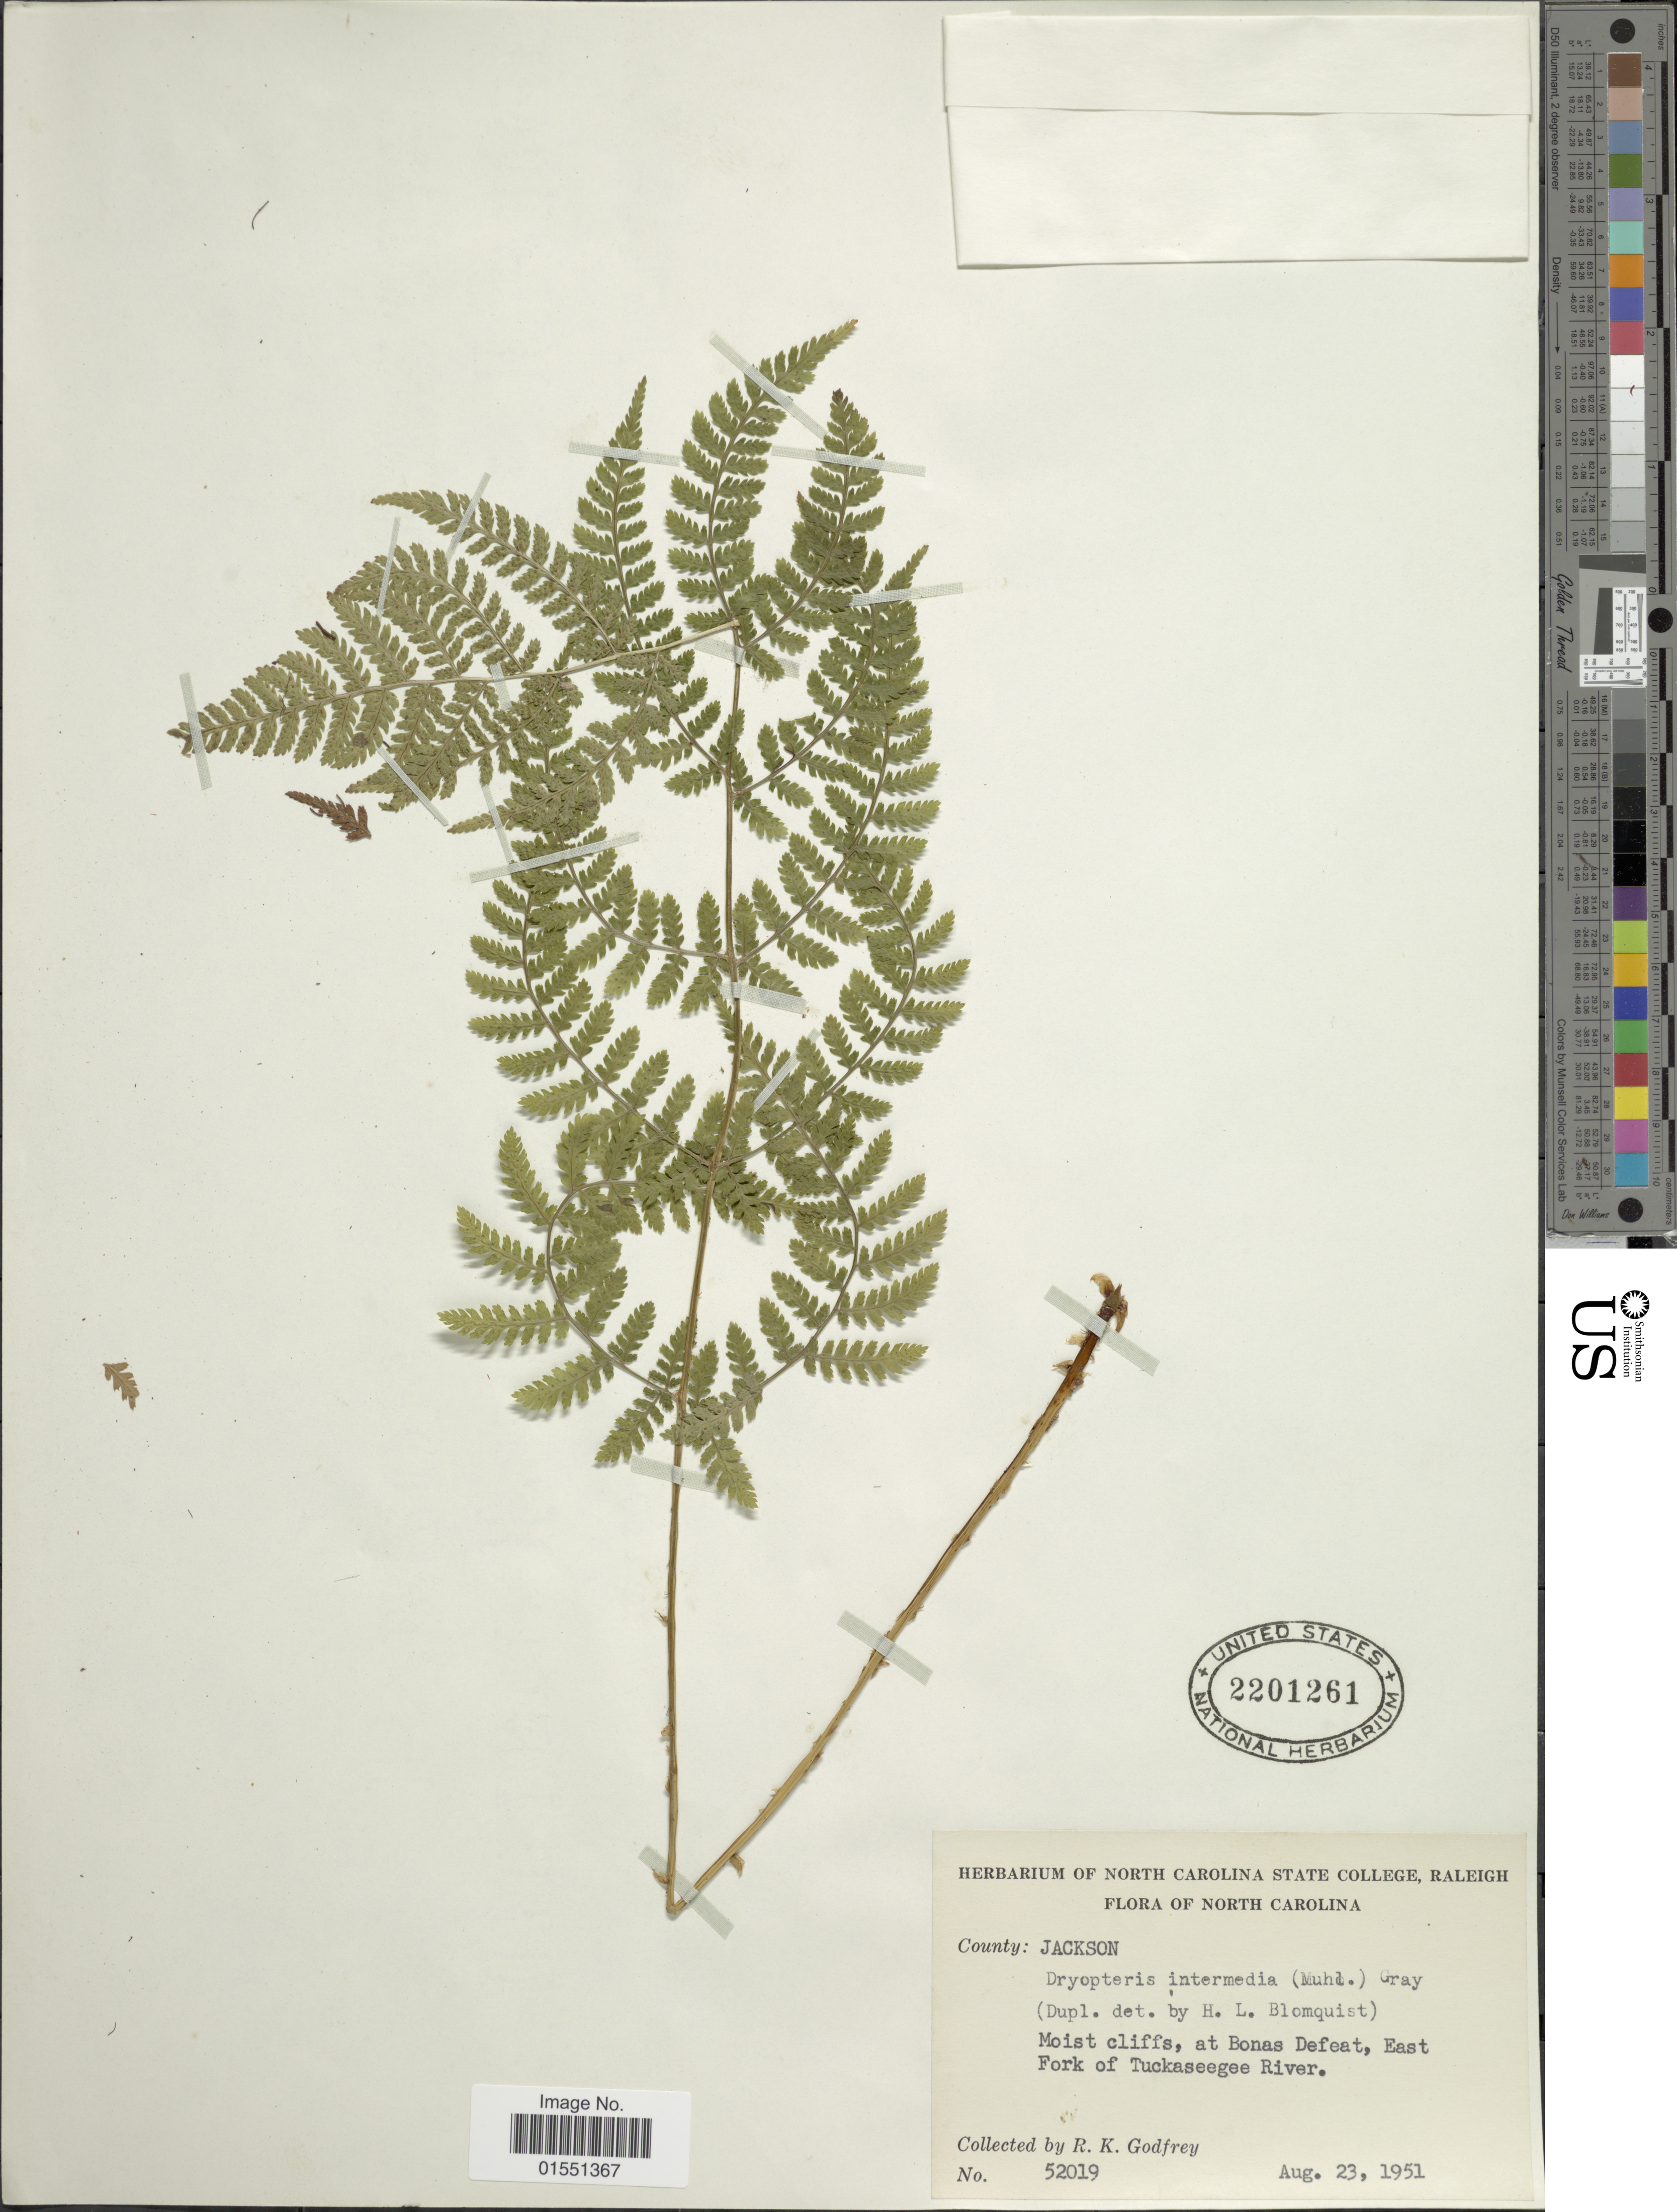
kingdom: Plantae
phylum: Tracheophyta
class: Polypodiopsida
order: Polypodiales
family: Dryopteridaceae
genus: Dryopteris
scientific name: Dryopteris intermedia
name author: (Muhl.) A. Gray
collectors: R. K. Godfrey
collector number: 52019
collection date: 1951-08-23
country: United States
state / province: North Carolina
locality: County: Jackson. At Bonas Defeat, East Fork of Tuckaseegee River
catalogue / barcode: US 2201261